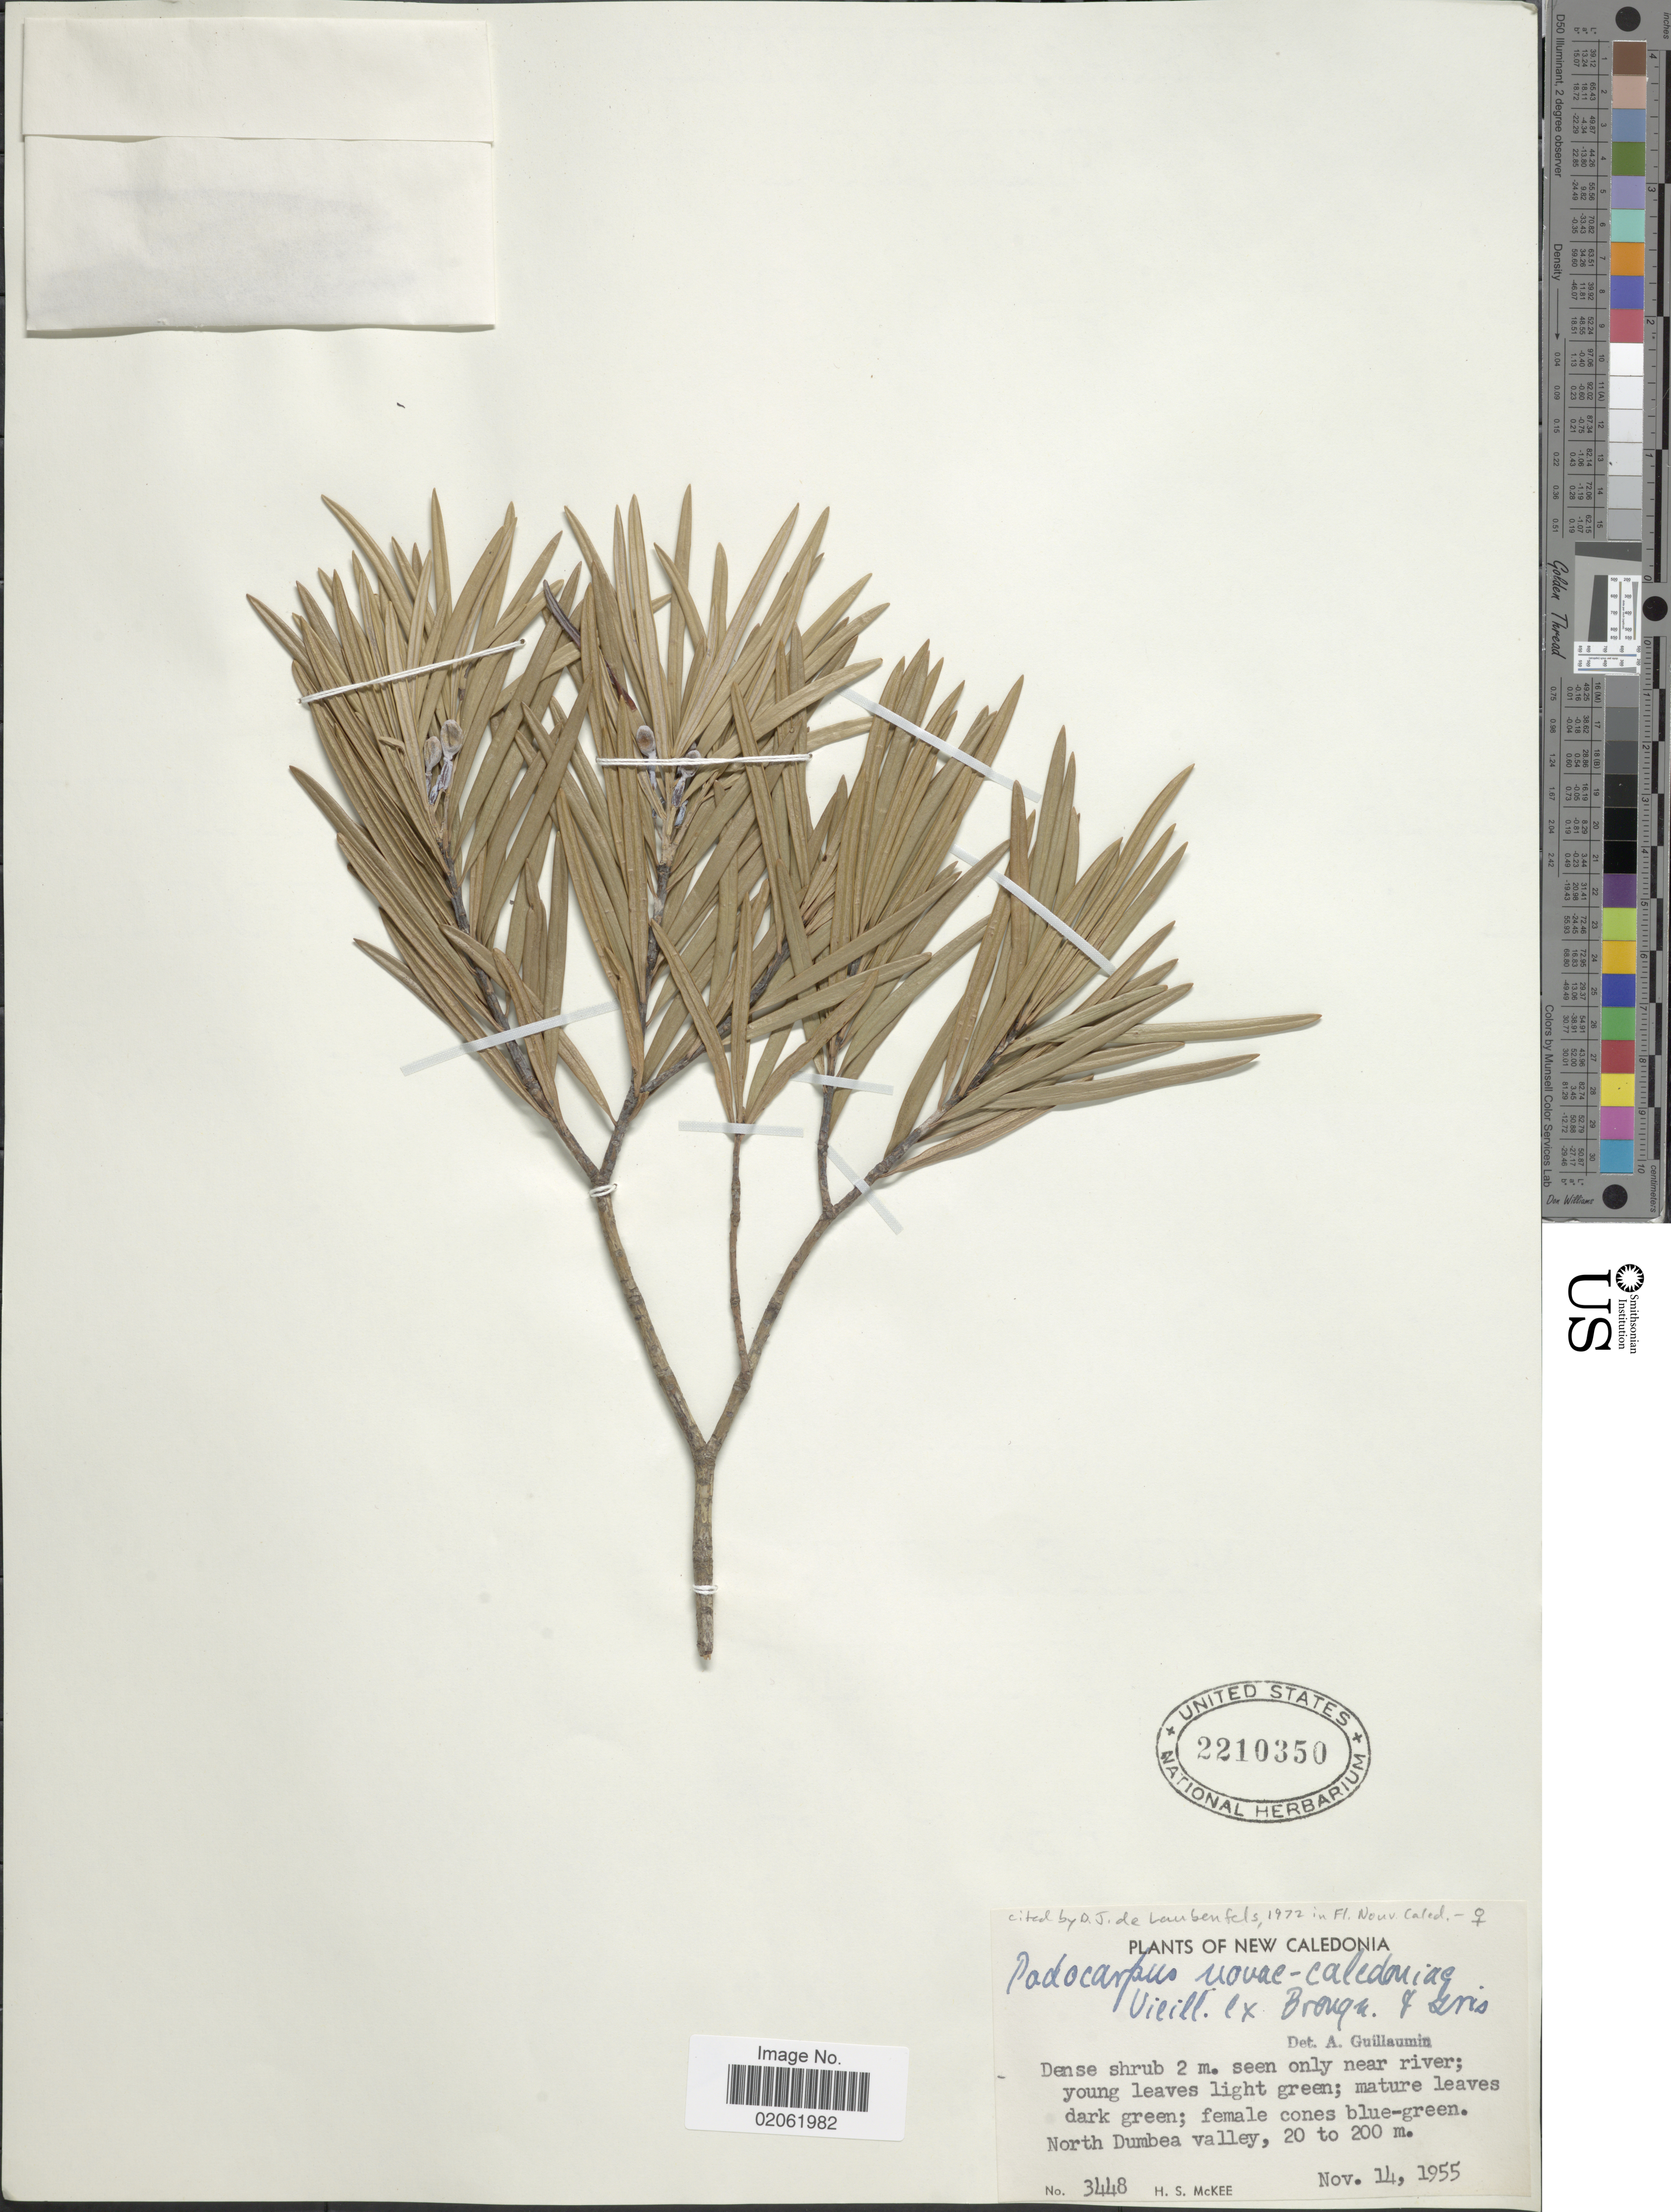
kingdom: Plantae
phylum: Tracheophyta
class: Pinopsida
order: Pinales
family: Podocarpaceae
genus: Podocarpus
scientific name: Podocarpus novae-caledoniae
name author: Vieill. ex Brongn. & Gris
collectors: H. S. McKee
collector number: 3448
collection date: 1955-11-14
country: New Caledonia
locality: North Dumbea valley, New Caledonia.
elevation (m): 20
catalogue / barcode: US 2210350